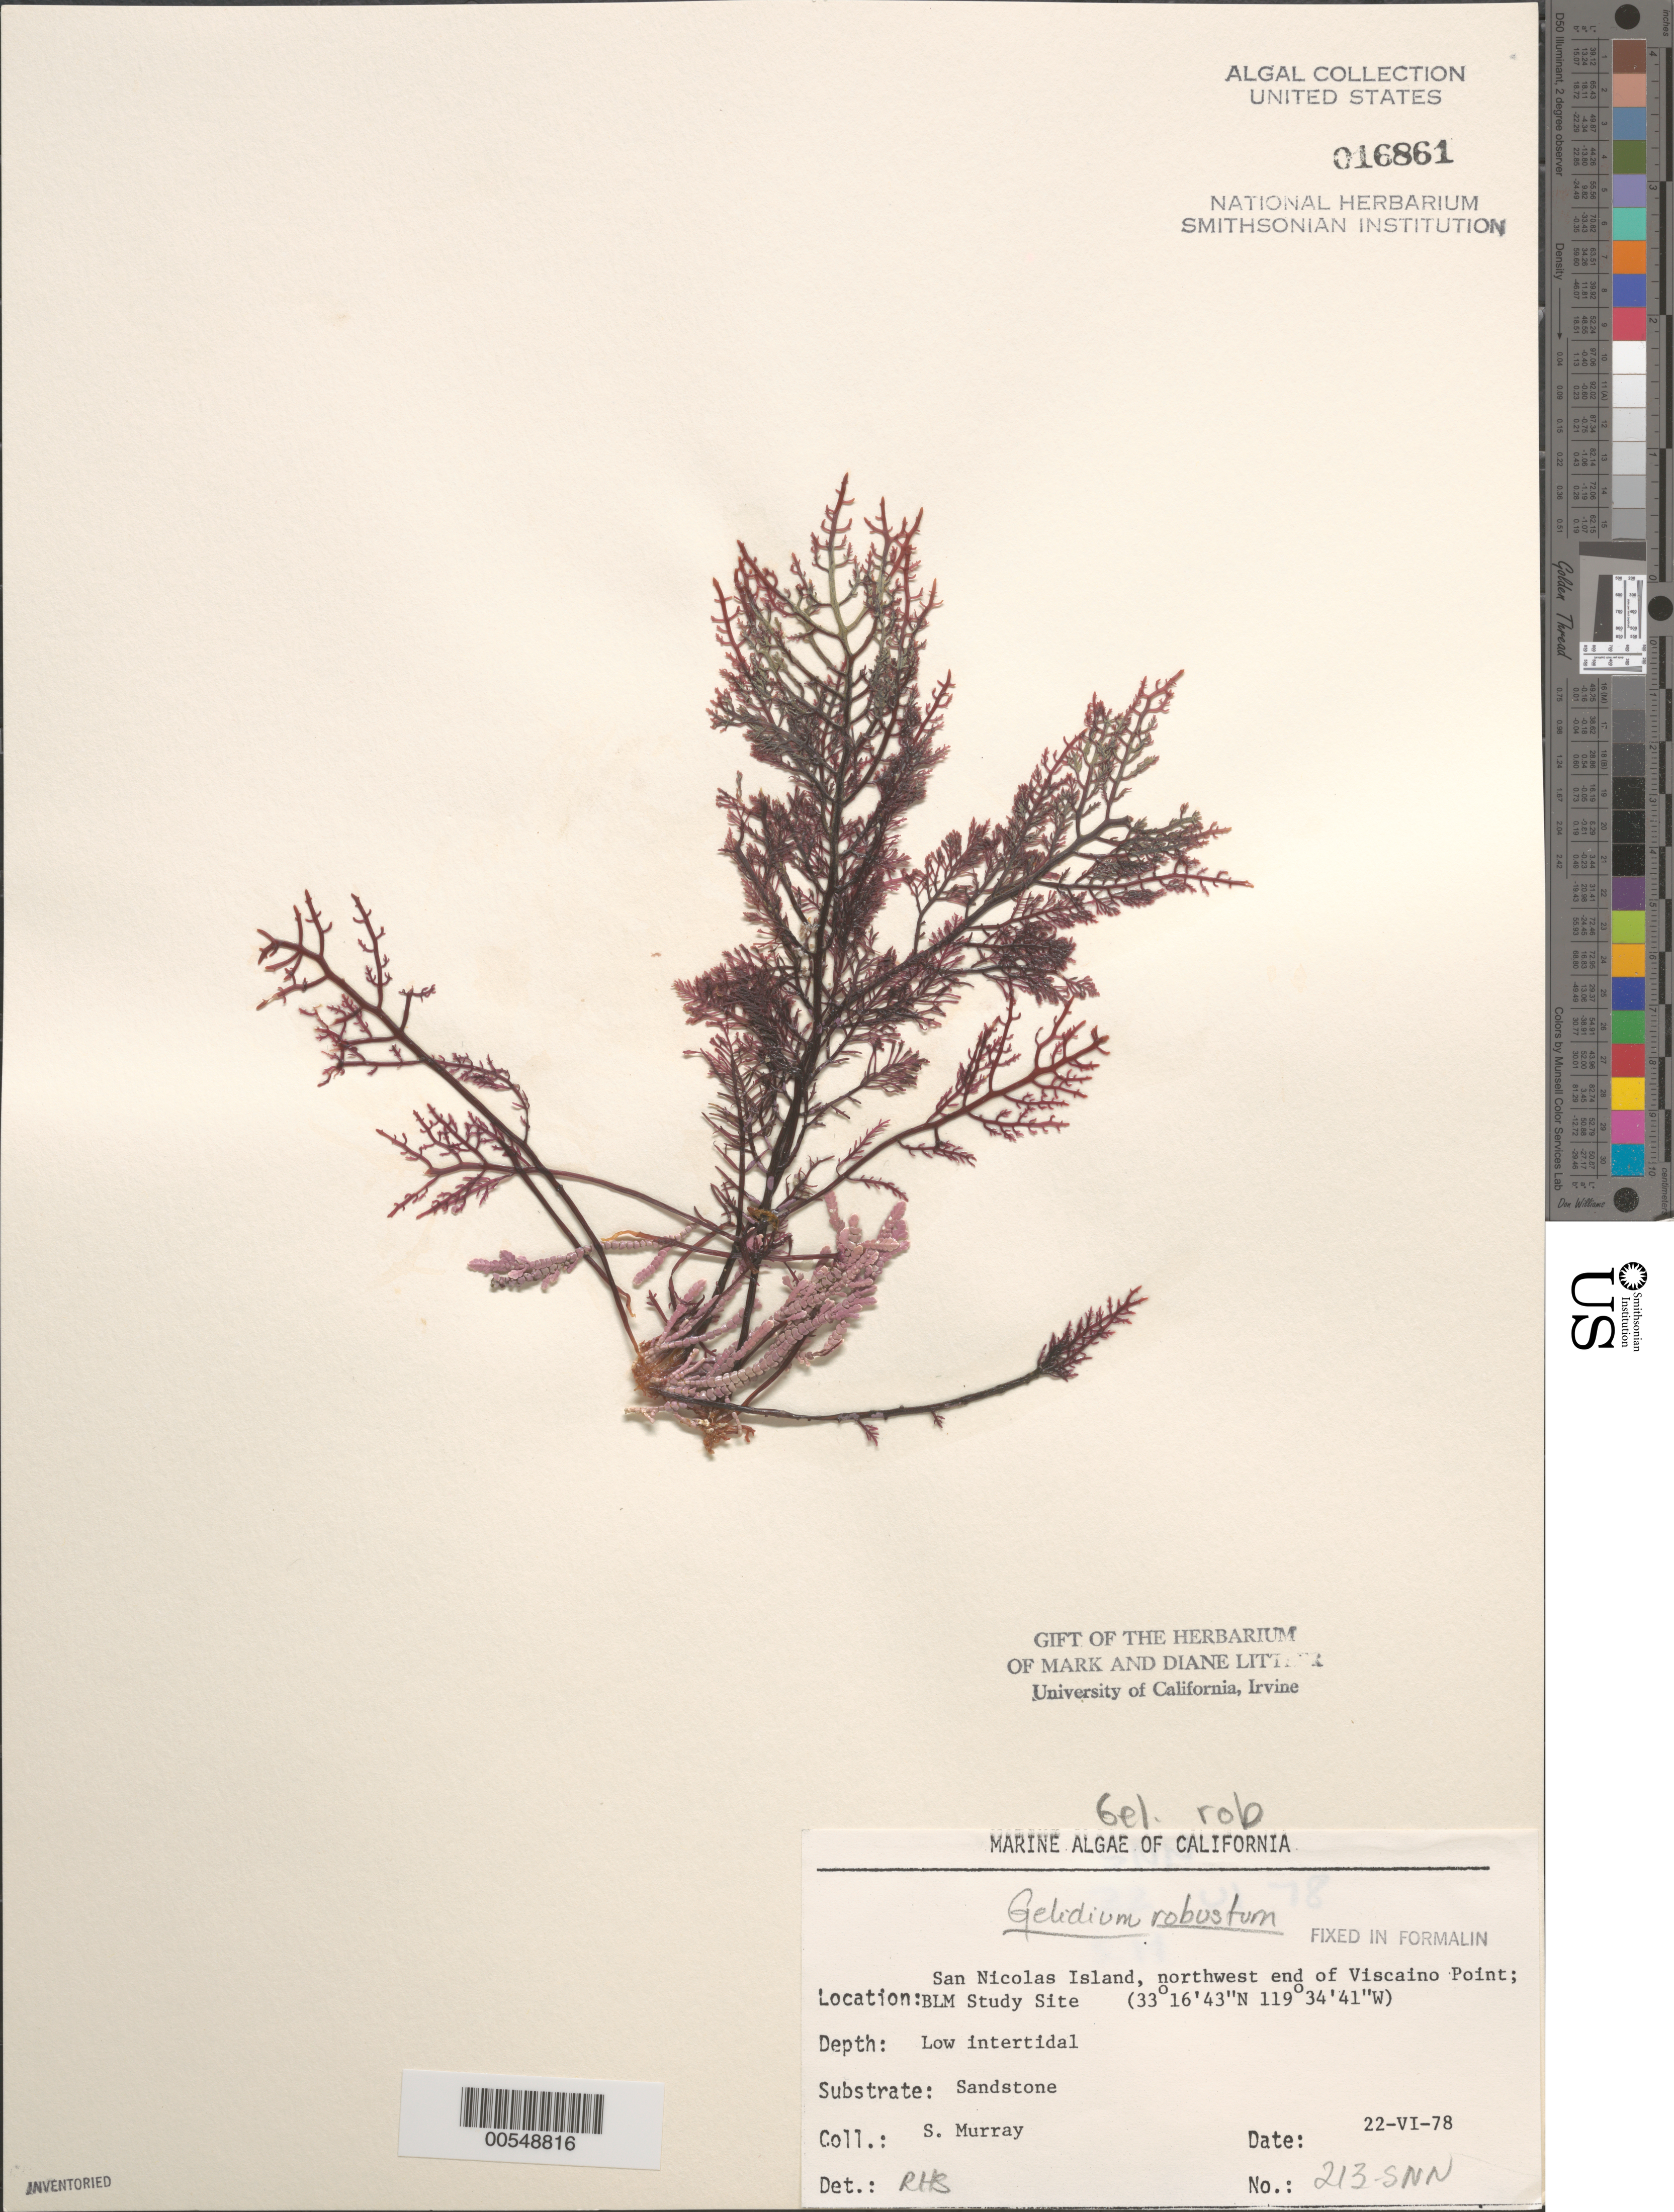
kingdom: Plantae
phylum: Rhodophyta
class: Florideophyceae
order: Gelidiales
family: Gelidiaceae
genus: Gelidium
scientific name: Gelidium robustum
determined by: Sims, Robert H.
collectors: S. N. Murray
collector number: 213-snn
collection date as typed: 22 Jun 1978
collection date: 1978-06-22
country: United States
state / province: California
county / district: Ventura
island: San Nicolas Island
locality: Viscaino Point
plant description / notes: BLM-SOCALBIGHT Rocky Intertidal Survey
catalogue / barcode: US 16861